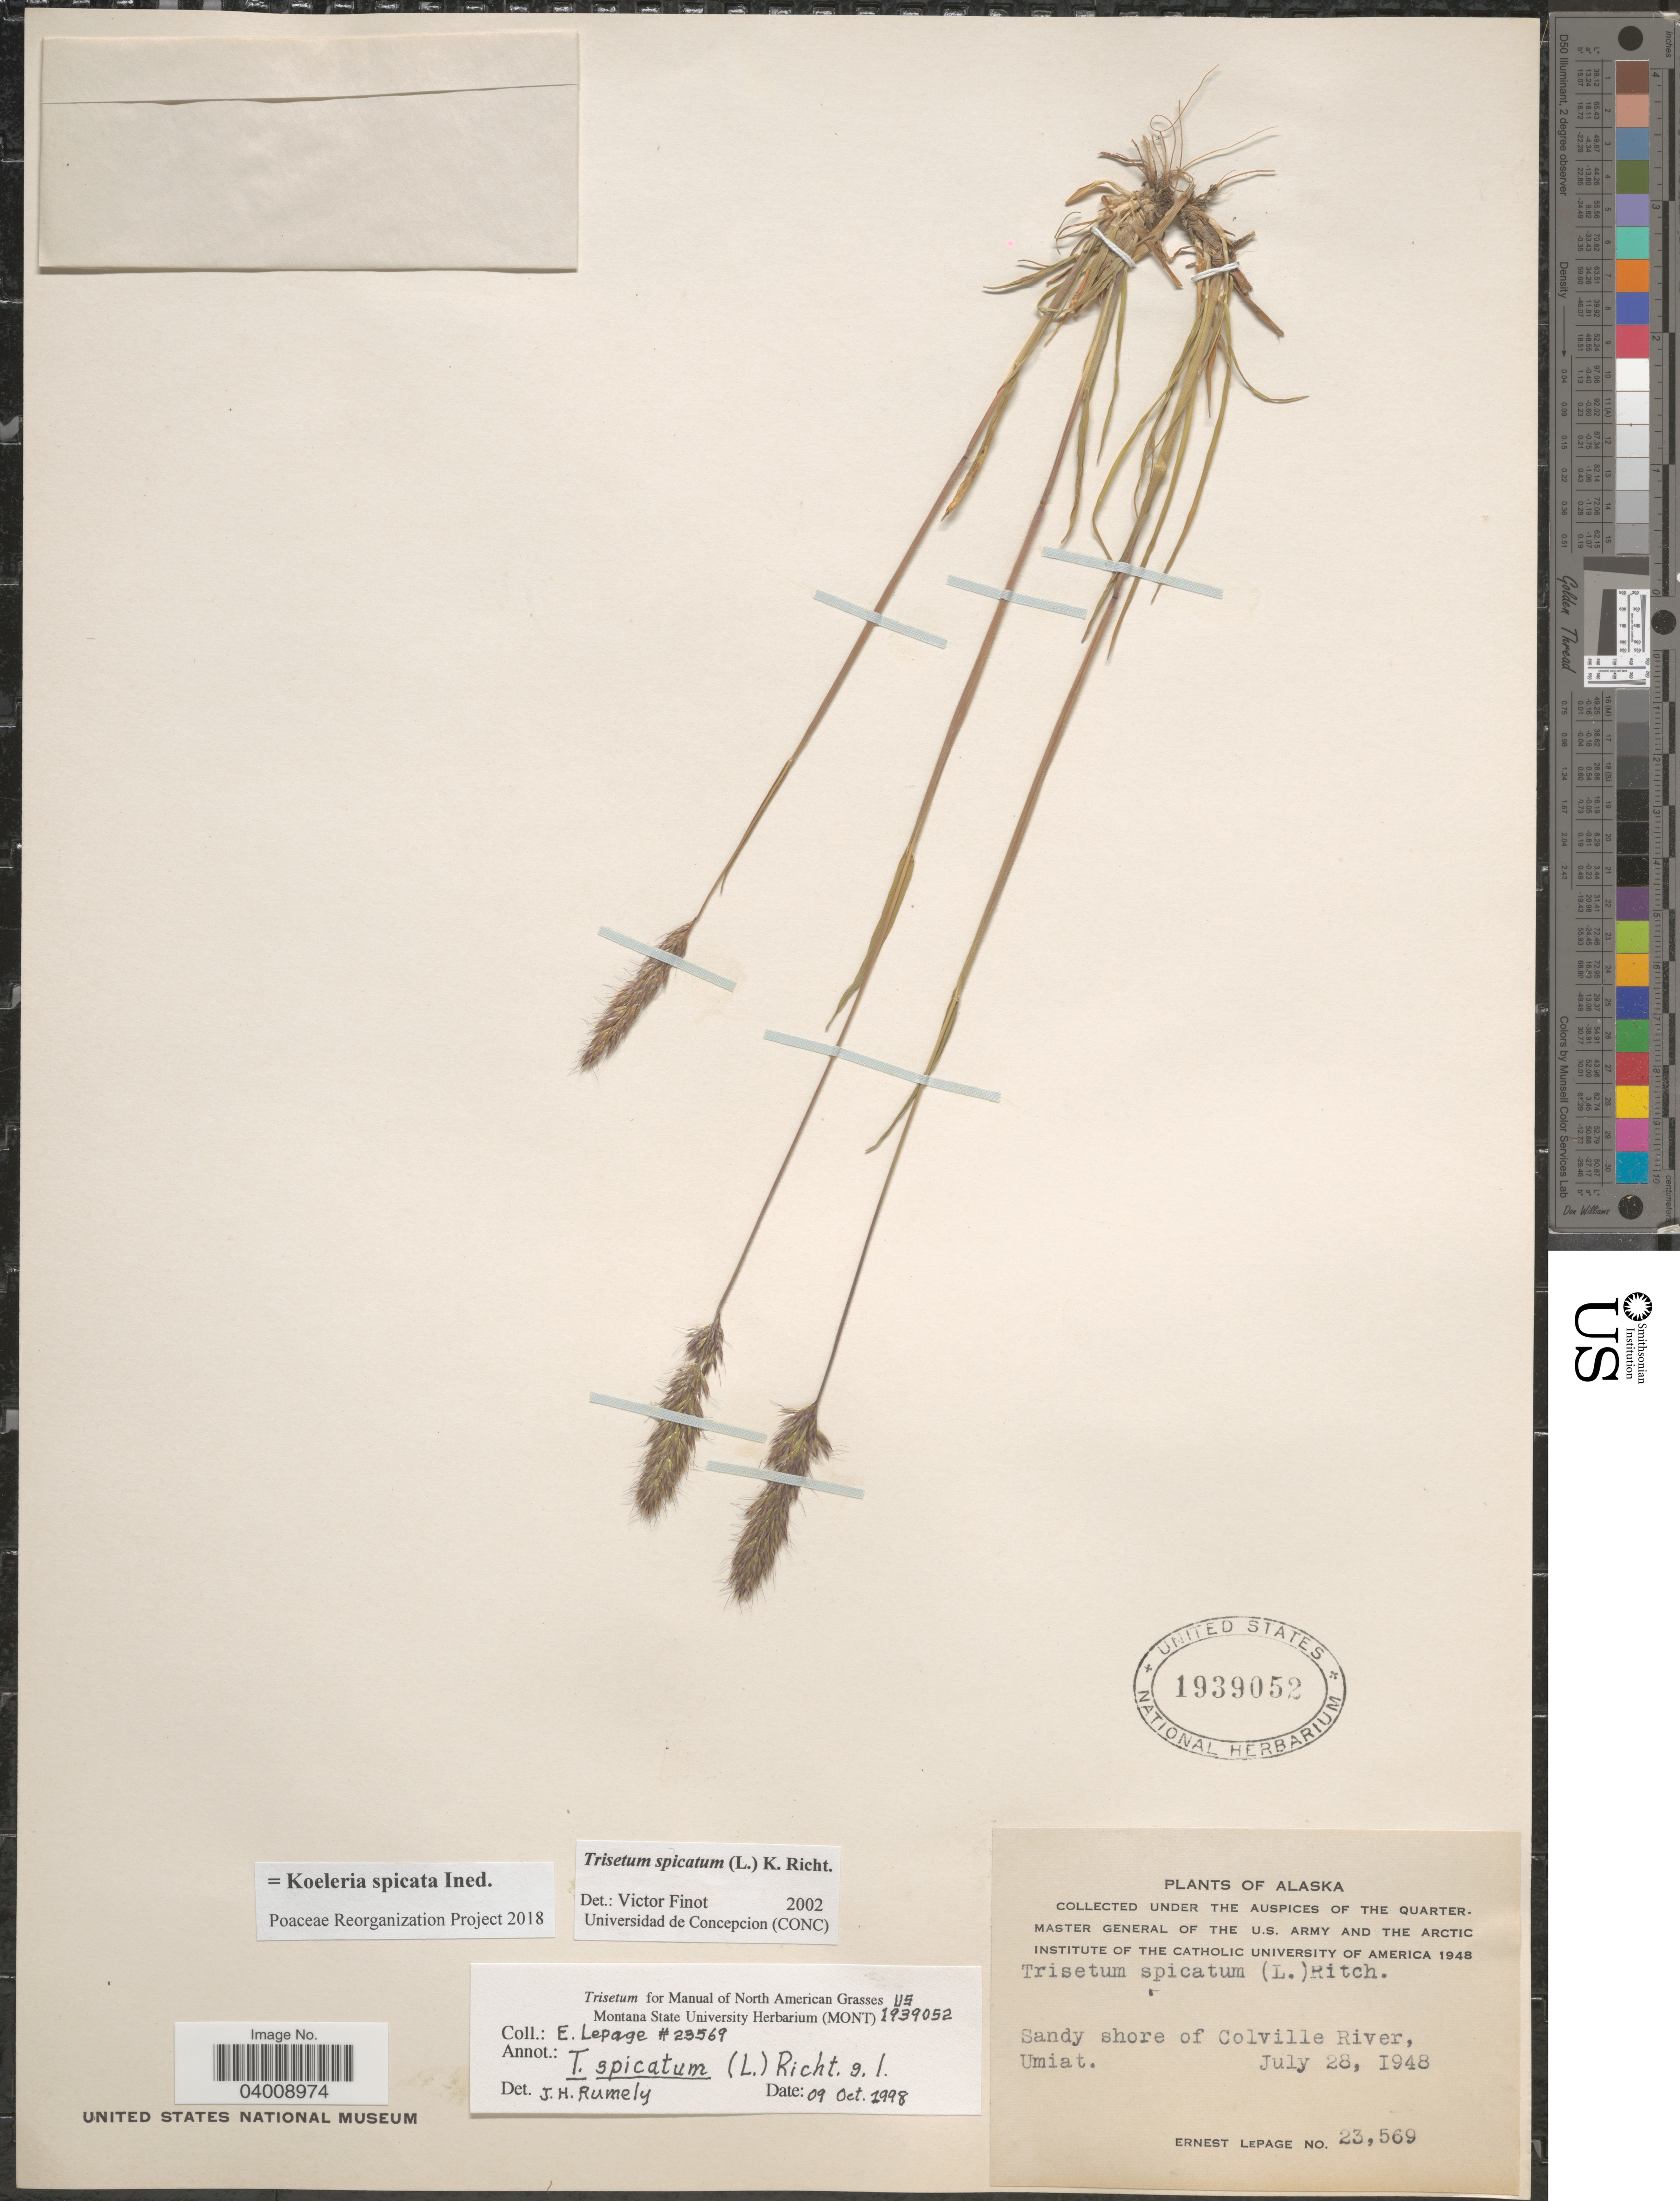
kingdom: Plantae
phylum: Tracheophyta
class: Liliopsida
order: Poales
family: Poaceae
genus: Koeleria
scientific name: Koeleria spicata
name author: (L.) Barberá et al.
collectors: E. Lepage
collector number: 23569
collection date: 1948-07-28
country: United States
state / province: Alaska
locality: Sandy shore of Colville River, Umiat.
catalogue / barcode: US 1939052